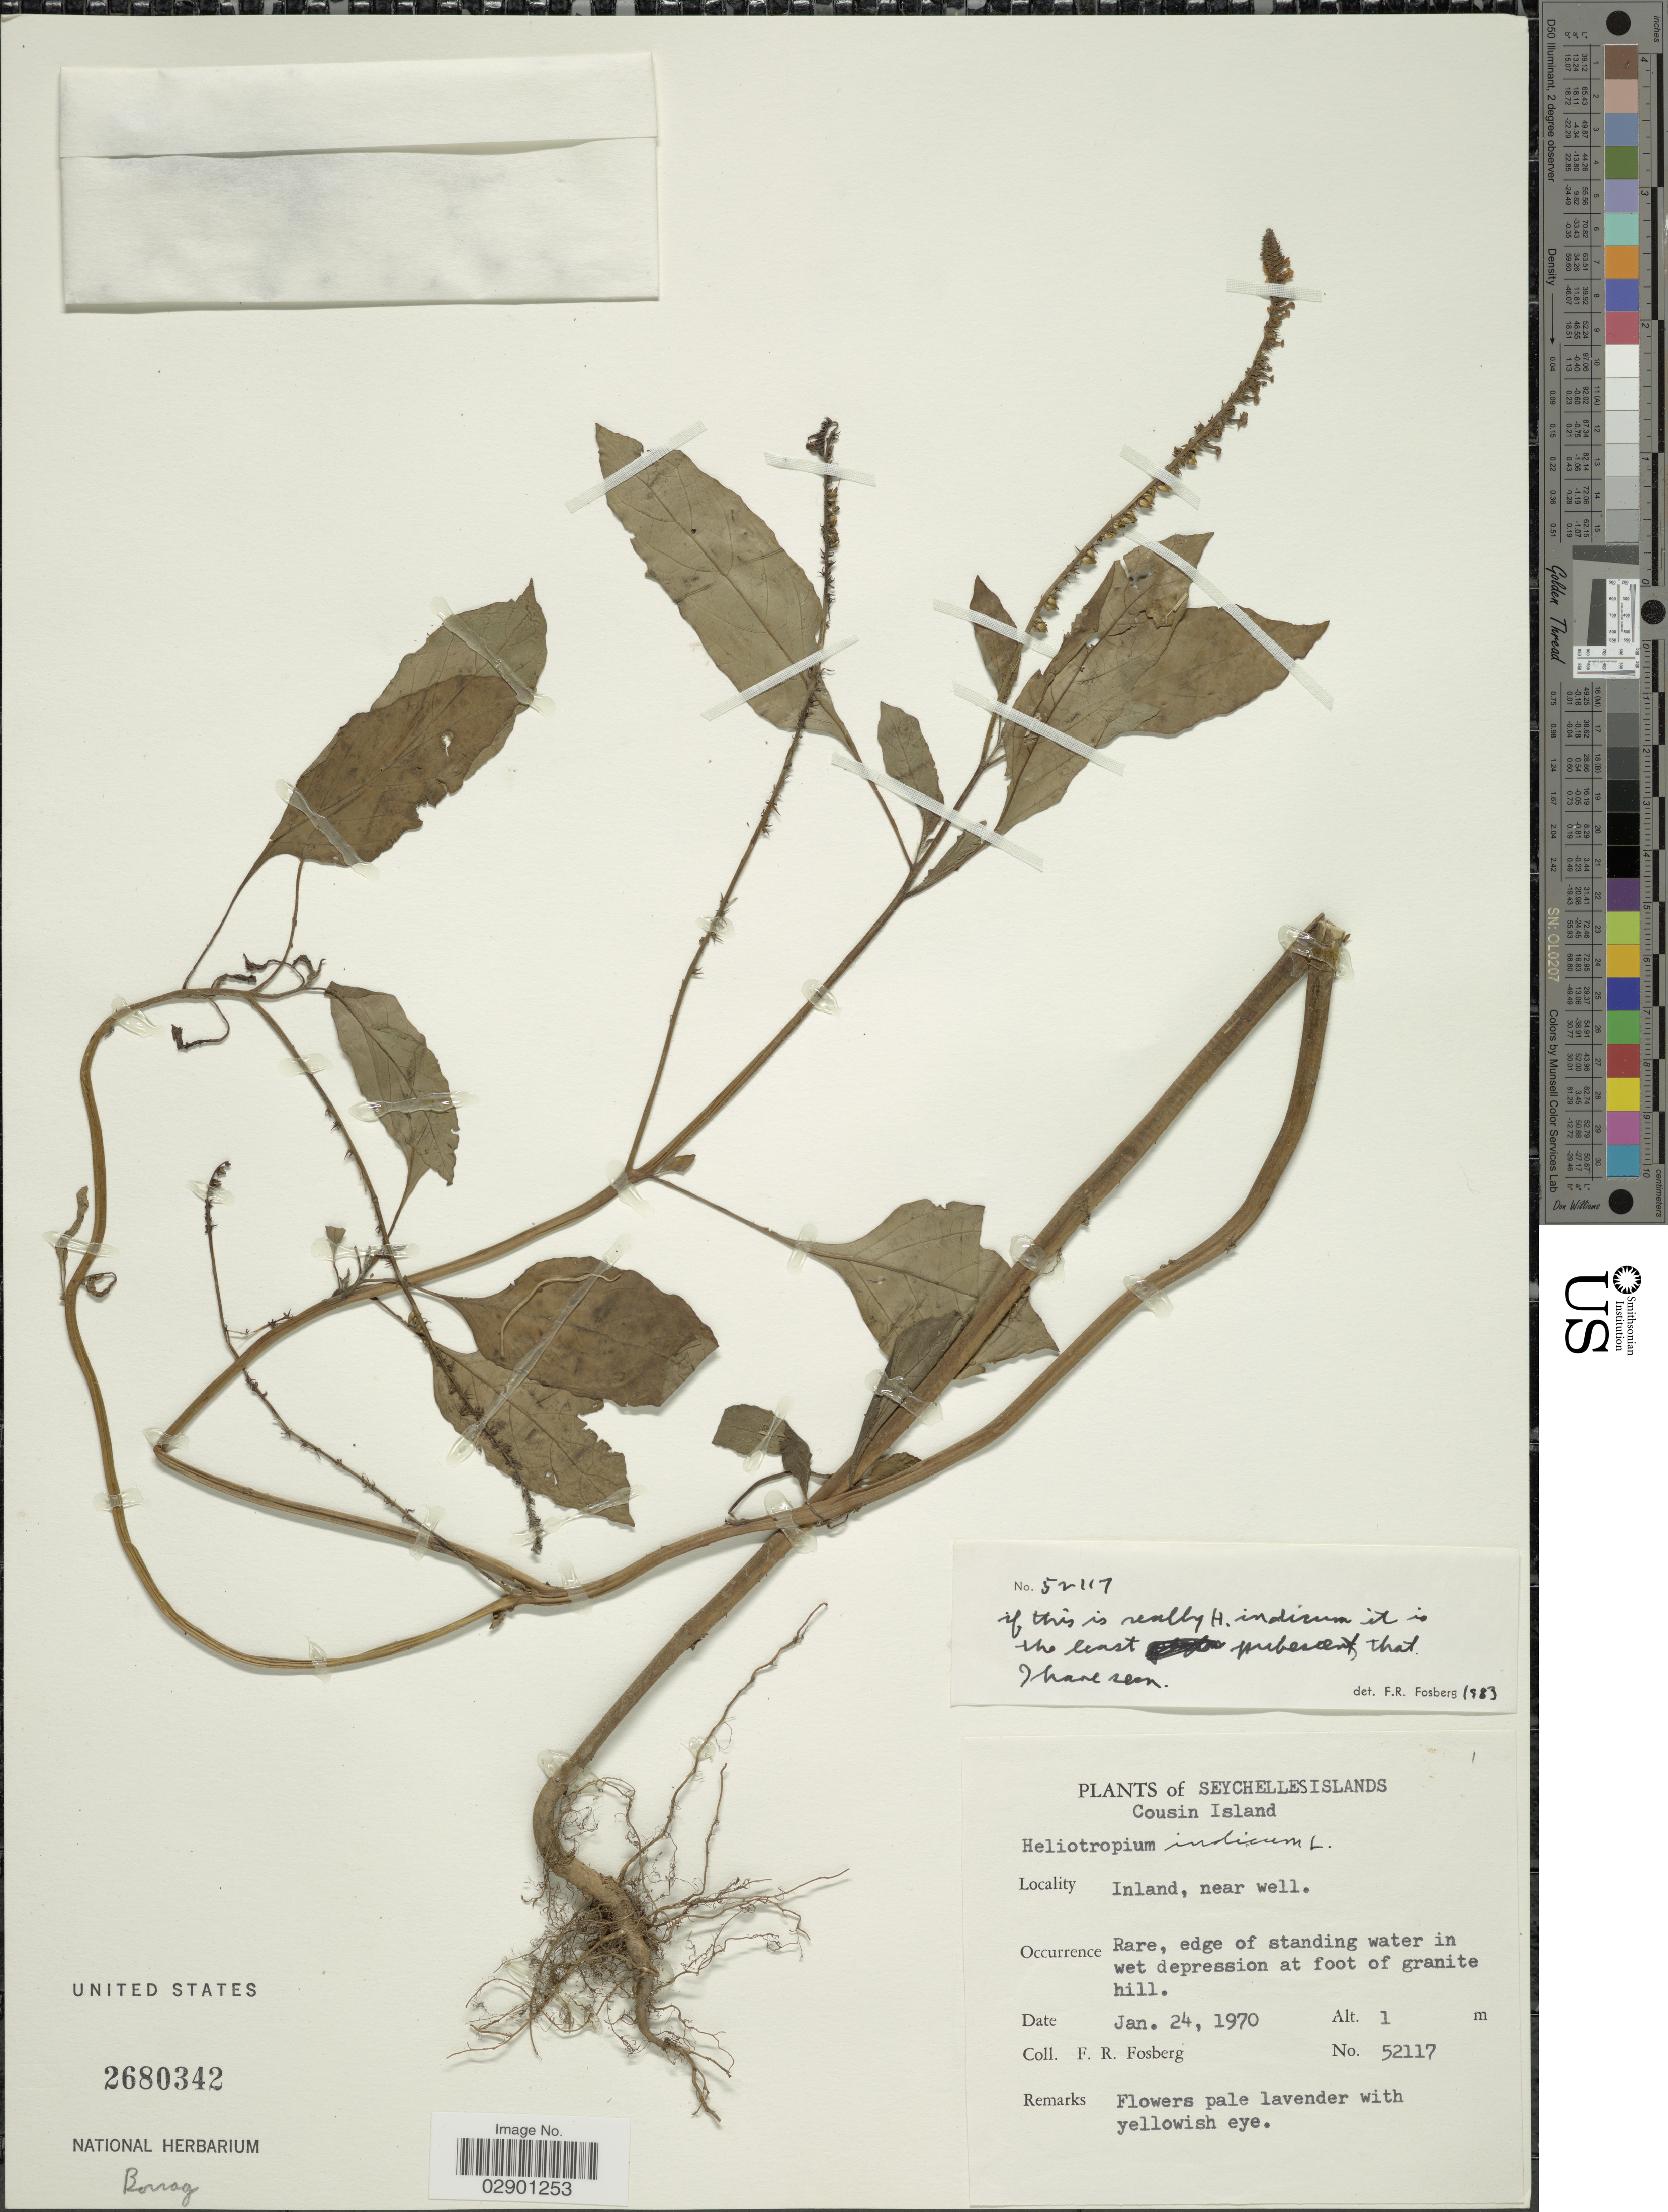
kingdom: Plantae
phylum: Tracheophyta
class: Magnoliopsida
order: Boraginales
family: Heliotropiaceae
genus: Heliotropium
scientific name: Heliotropium indicum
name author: L.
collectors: F. R. Fosberg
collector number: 52117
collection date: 1970-01-24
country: Seychelles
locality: Seychelles Islands. Cousin Island. Inland, near well.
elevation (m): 1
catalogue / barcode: US 2680342